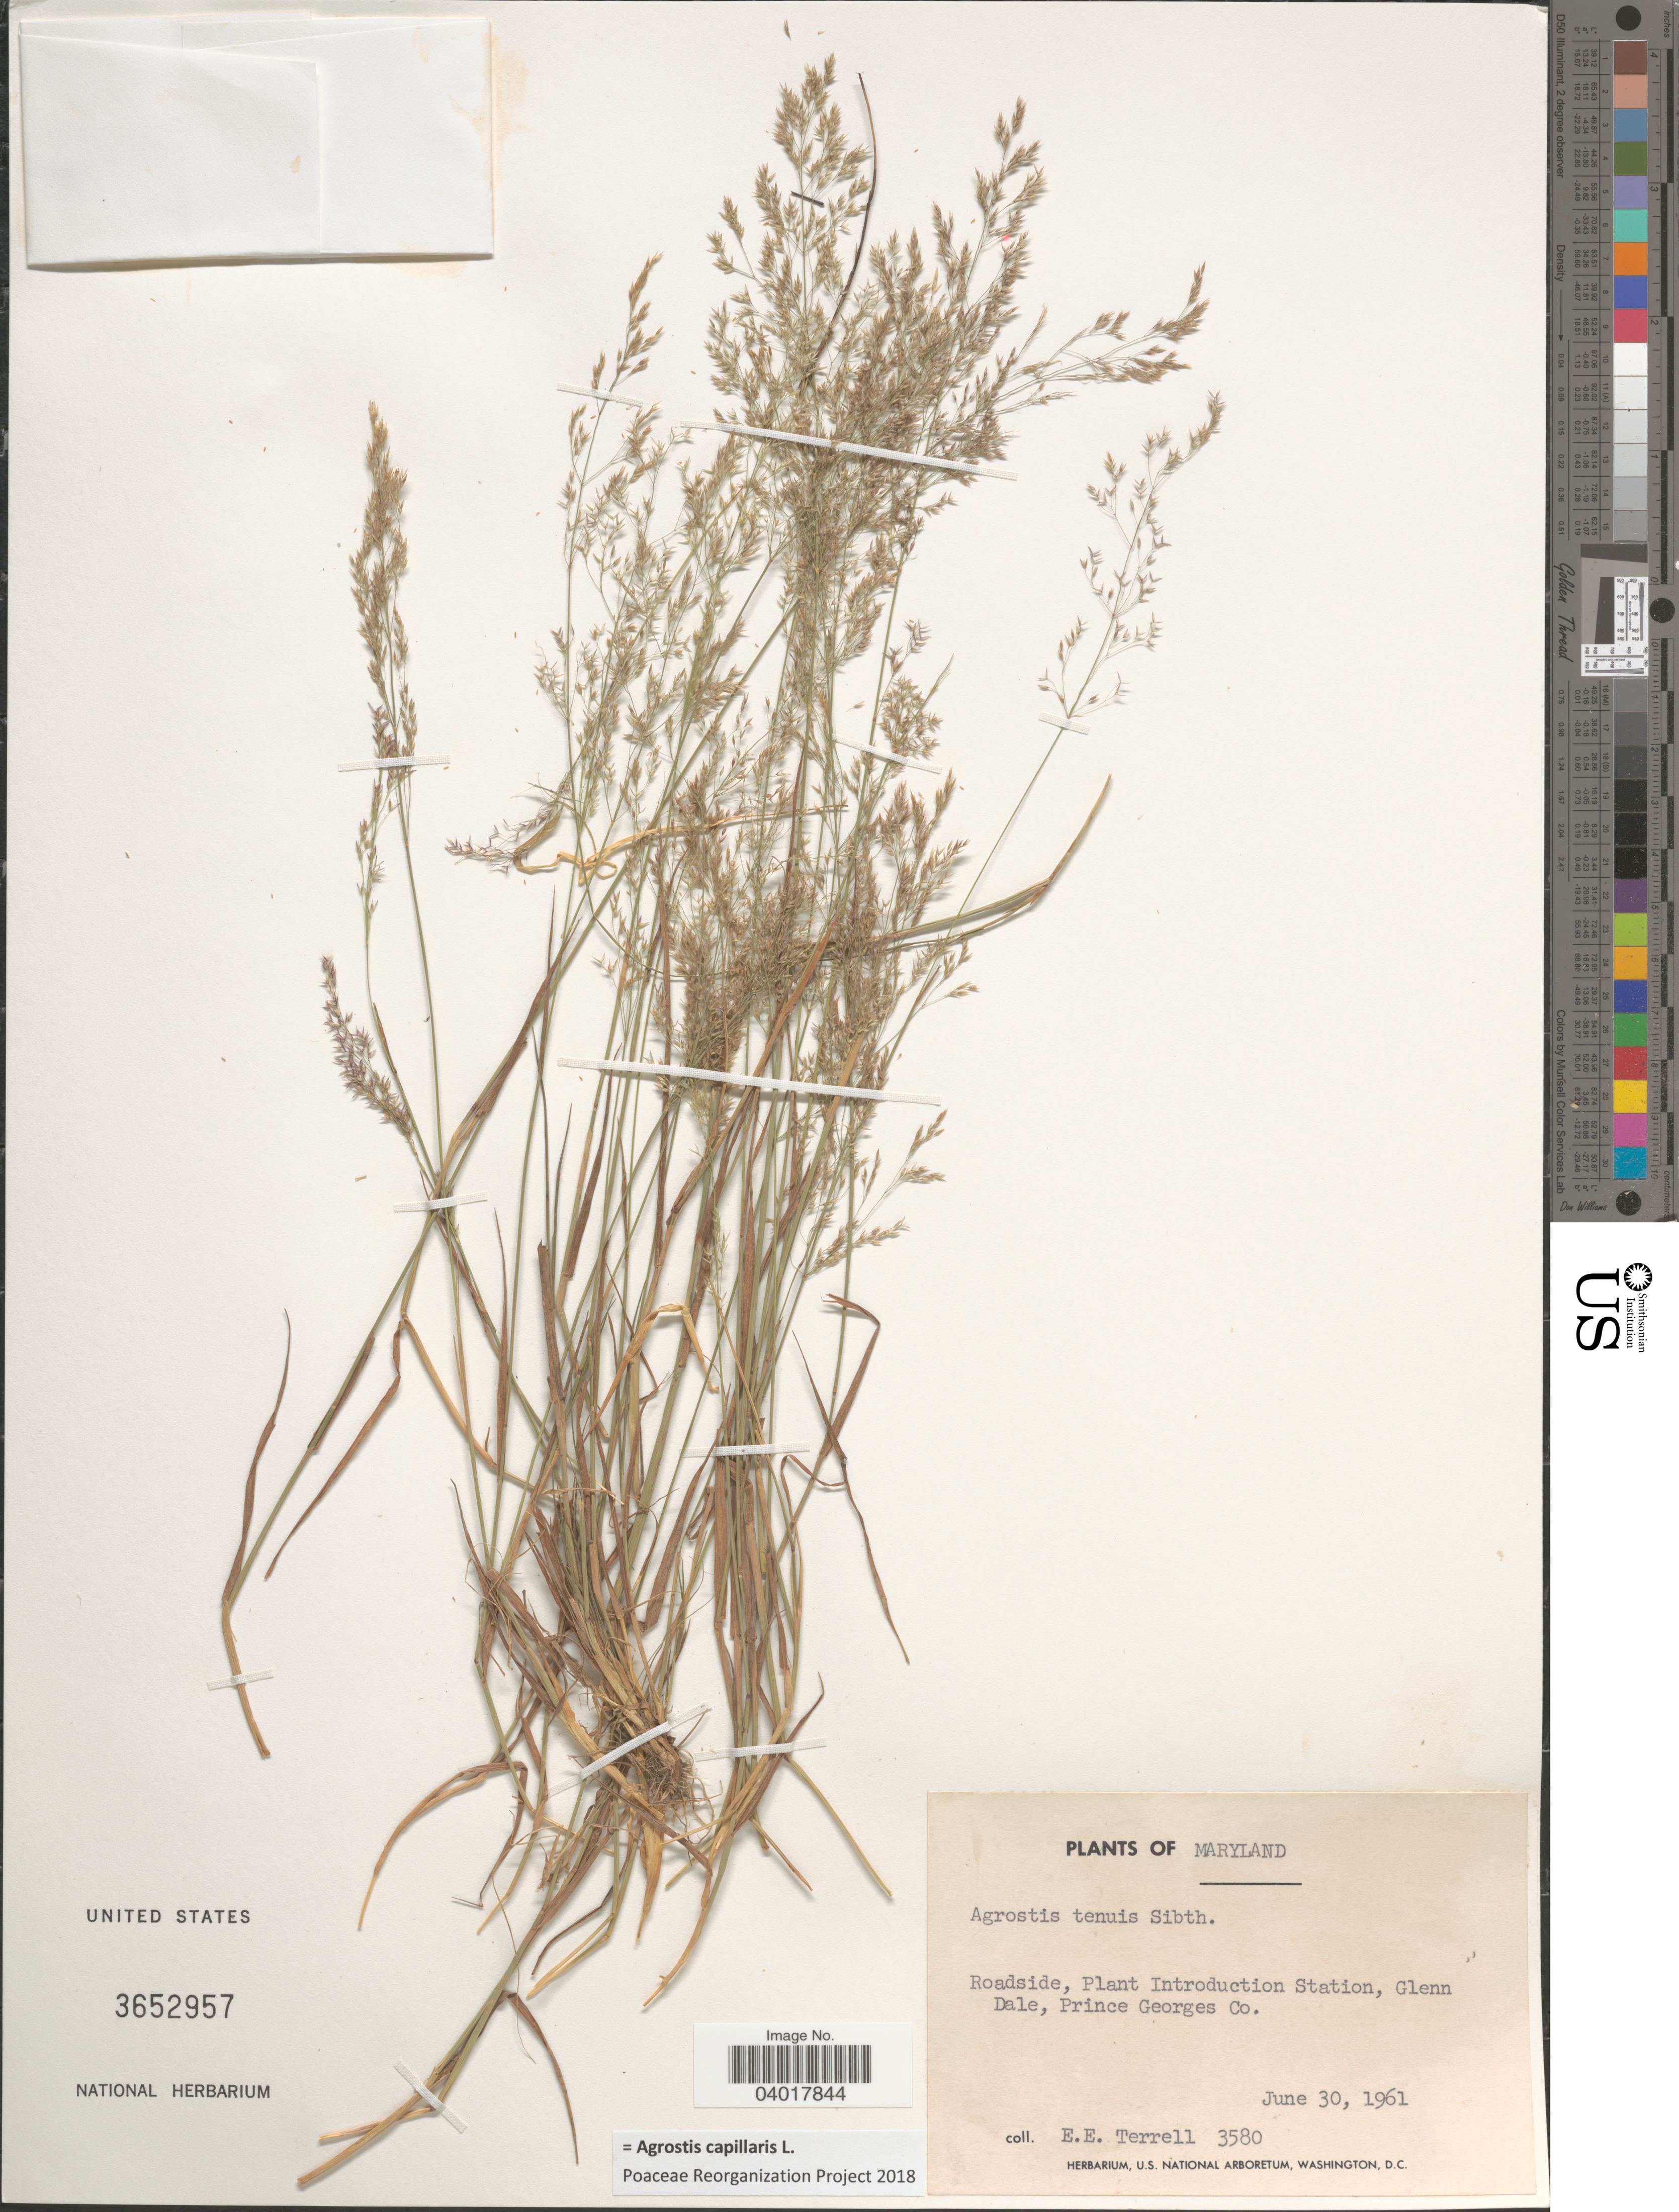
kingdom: Plantae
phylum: Tracheophyta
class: Liliopsida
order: Poales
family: Poaceae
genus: Agrostis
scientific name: Agrostis capillaris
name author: L.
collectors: E. E. Terrell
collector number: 3580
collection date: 1961-06-30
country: United States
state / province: Maryland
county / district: Prince George's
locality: Roadside, Plant Introduction Station, Glenn Dale, Prince Georges Co.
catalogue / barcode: US 3652957